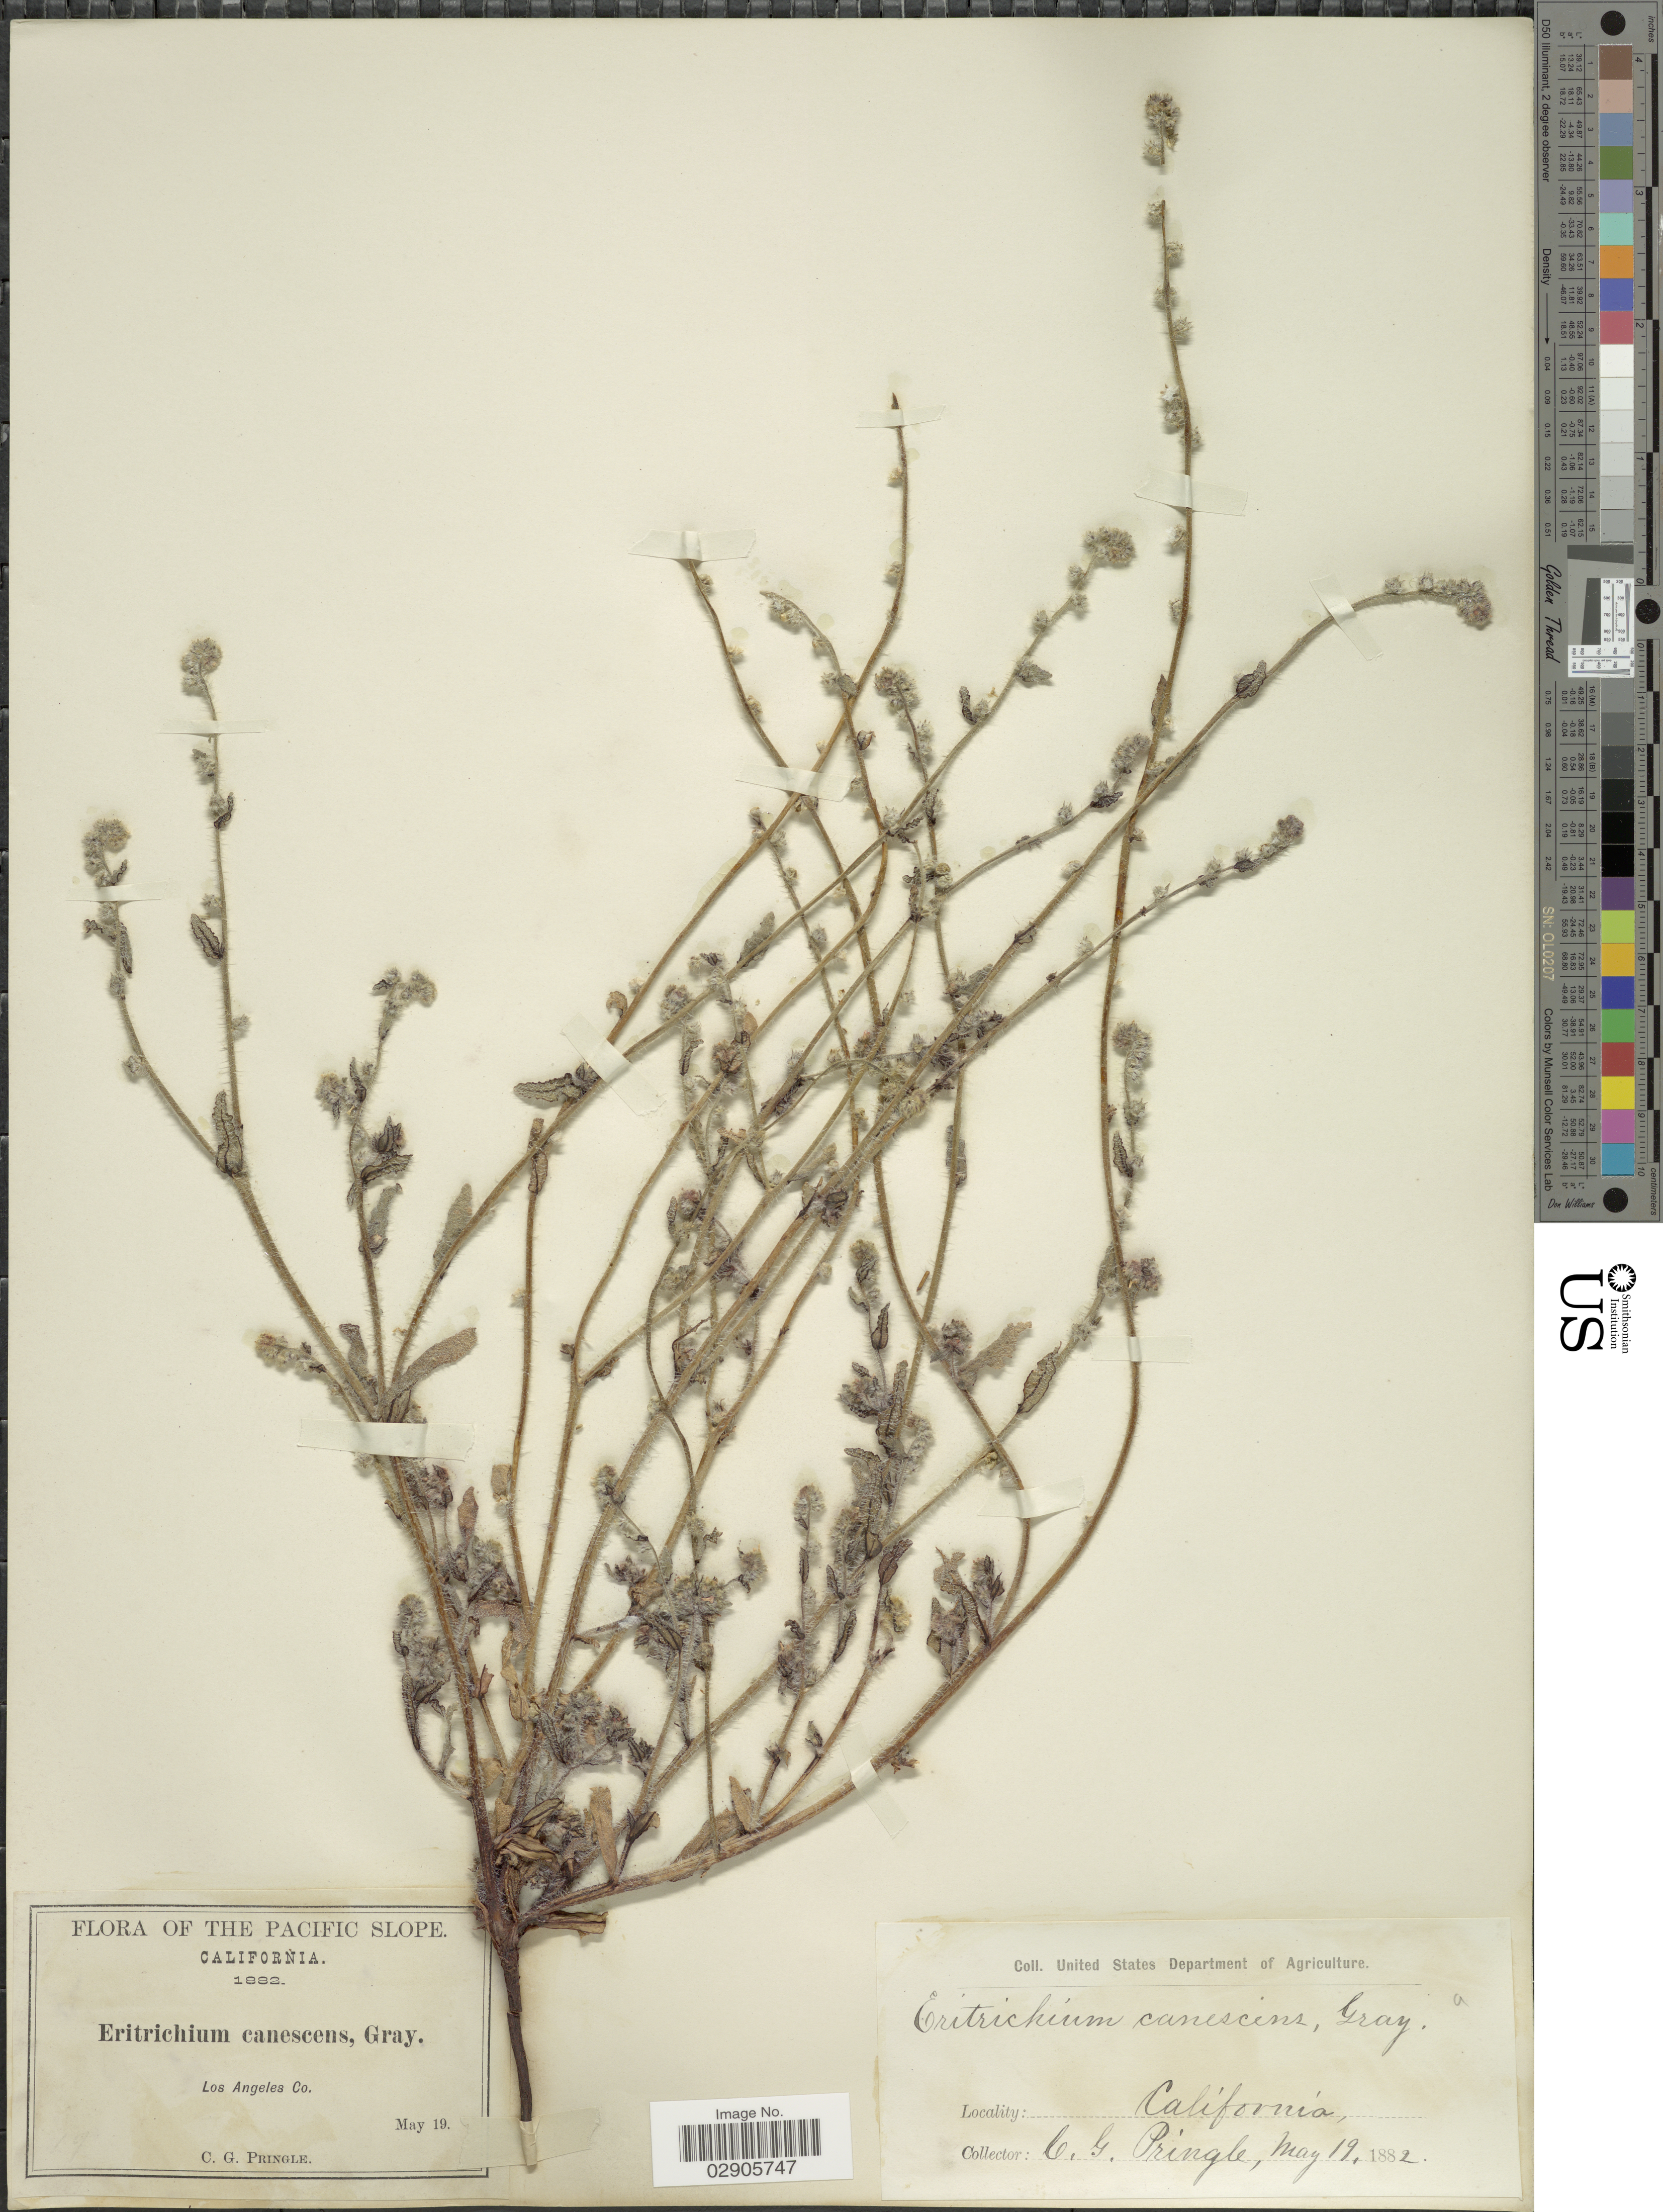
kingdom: Plantae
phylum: Tracheophyta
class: Magnoliopsida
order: Boraginales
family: Boraginaceae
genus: Plagiobothrys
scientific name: Plagiobothrys canescens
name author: Benth.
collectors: C. G. Pringle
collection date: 1882-05-19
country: United States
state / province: California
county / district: Los Angeles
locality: The Pacific Slope. California. Los Angeles Co.